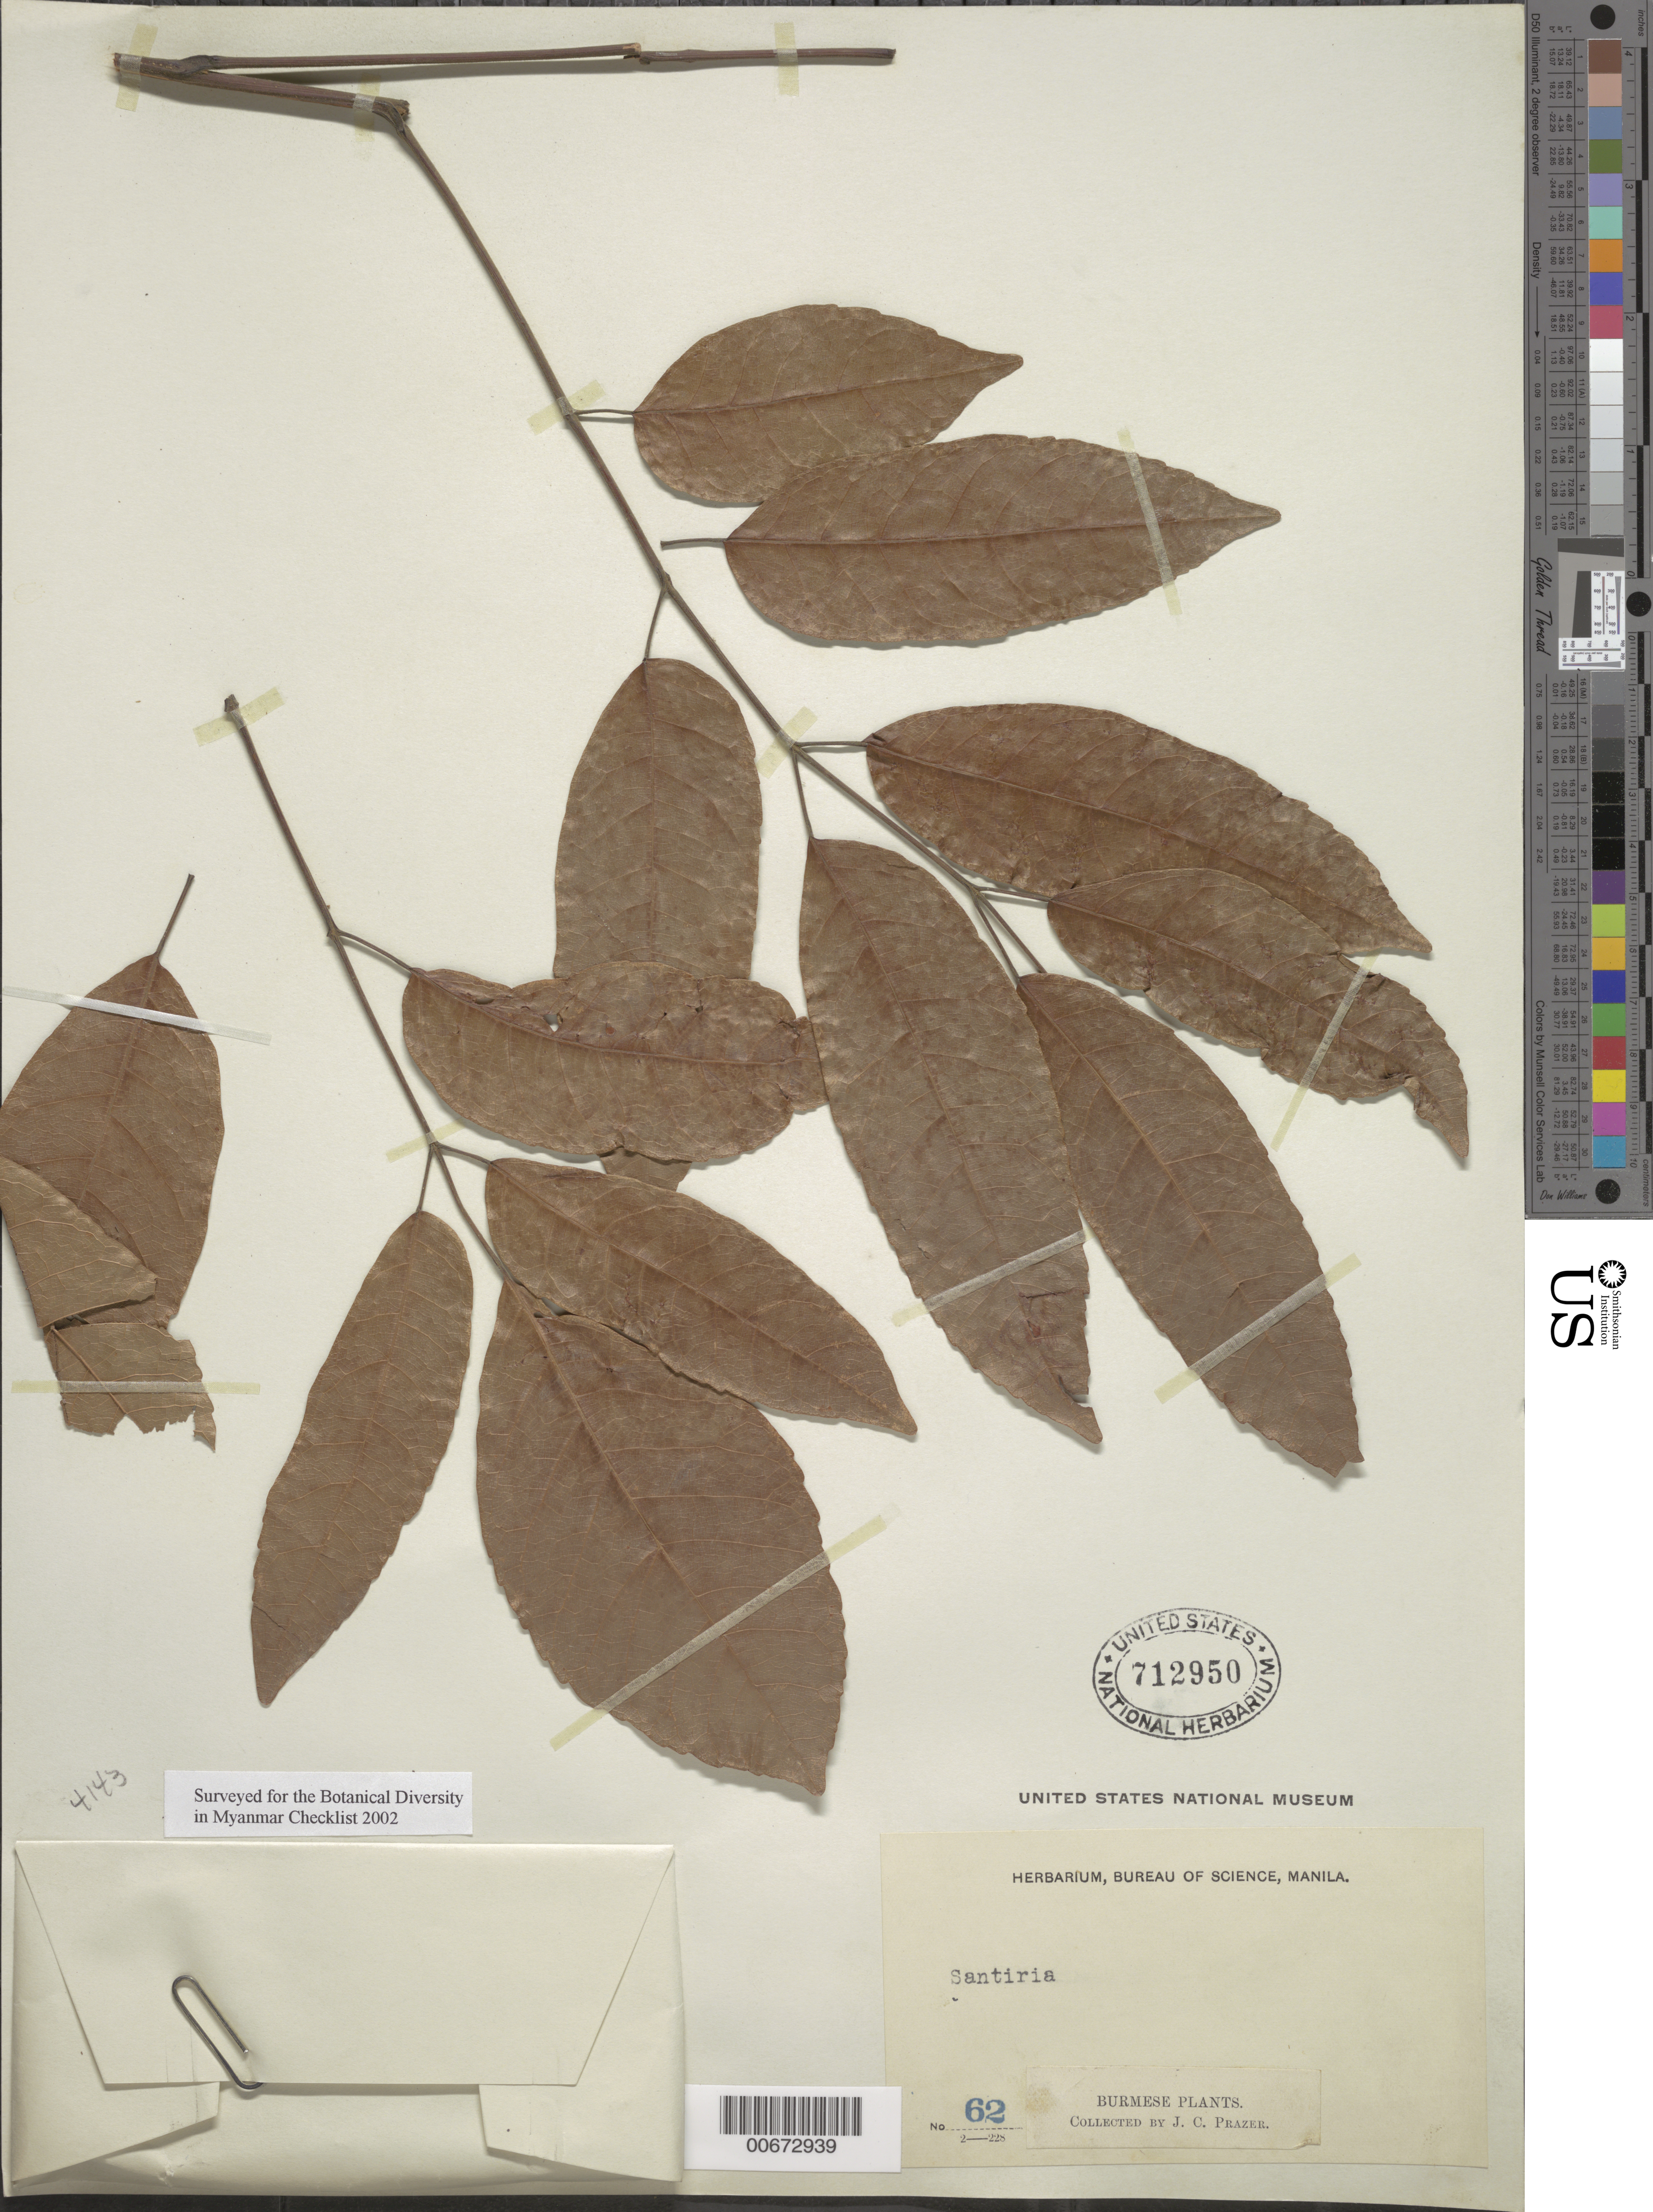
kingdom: Plantae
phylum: Tracheophyta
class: Magnoliopsida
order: Sapindales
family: Burseraceae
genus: Santiria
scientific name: Santiria sp.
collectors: J. Prazer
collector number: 62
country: Myanmar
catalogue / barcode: US 712950